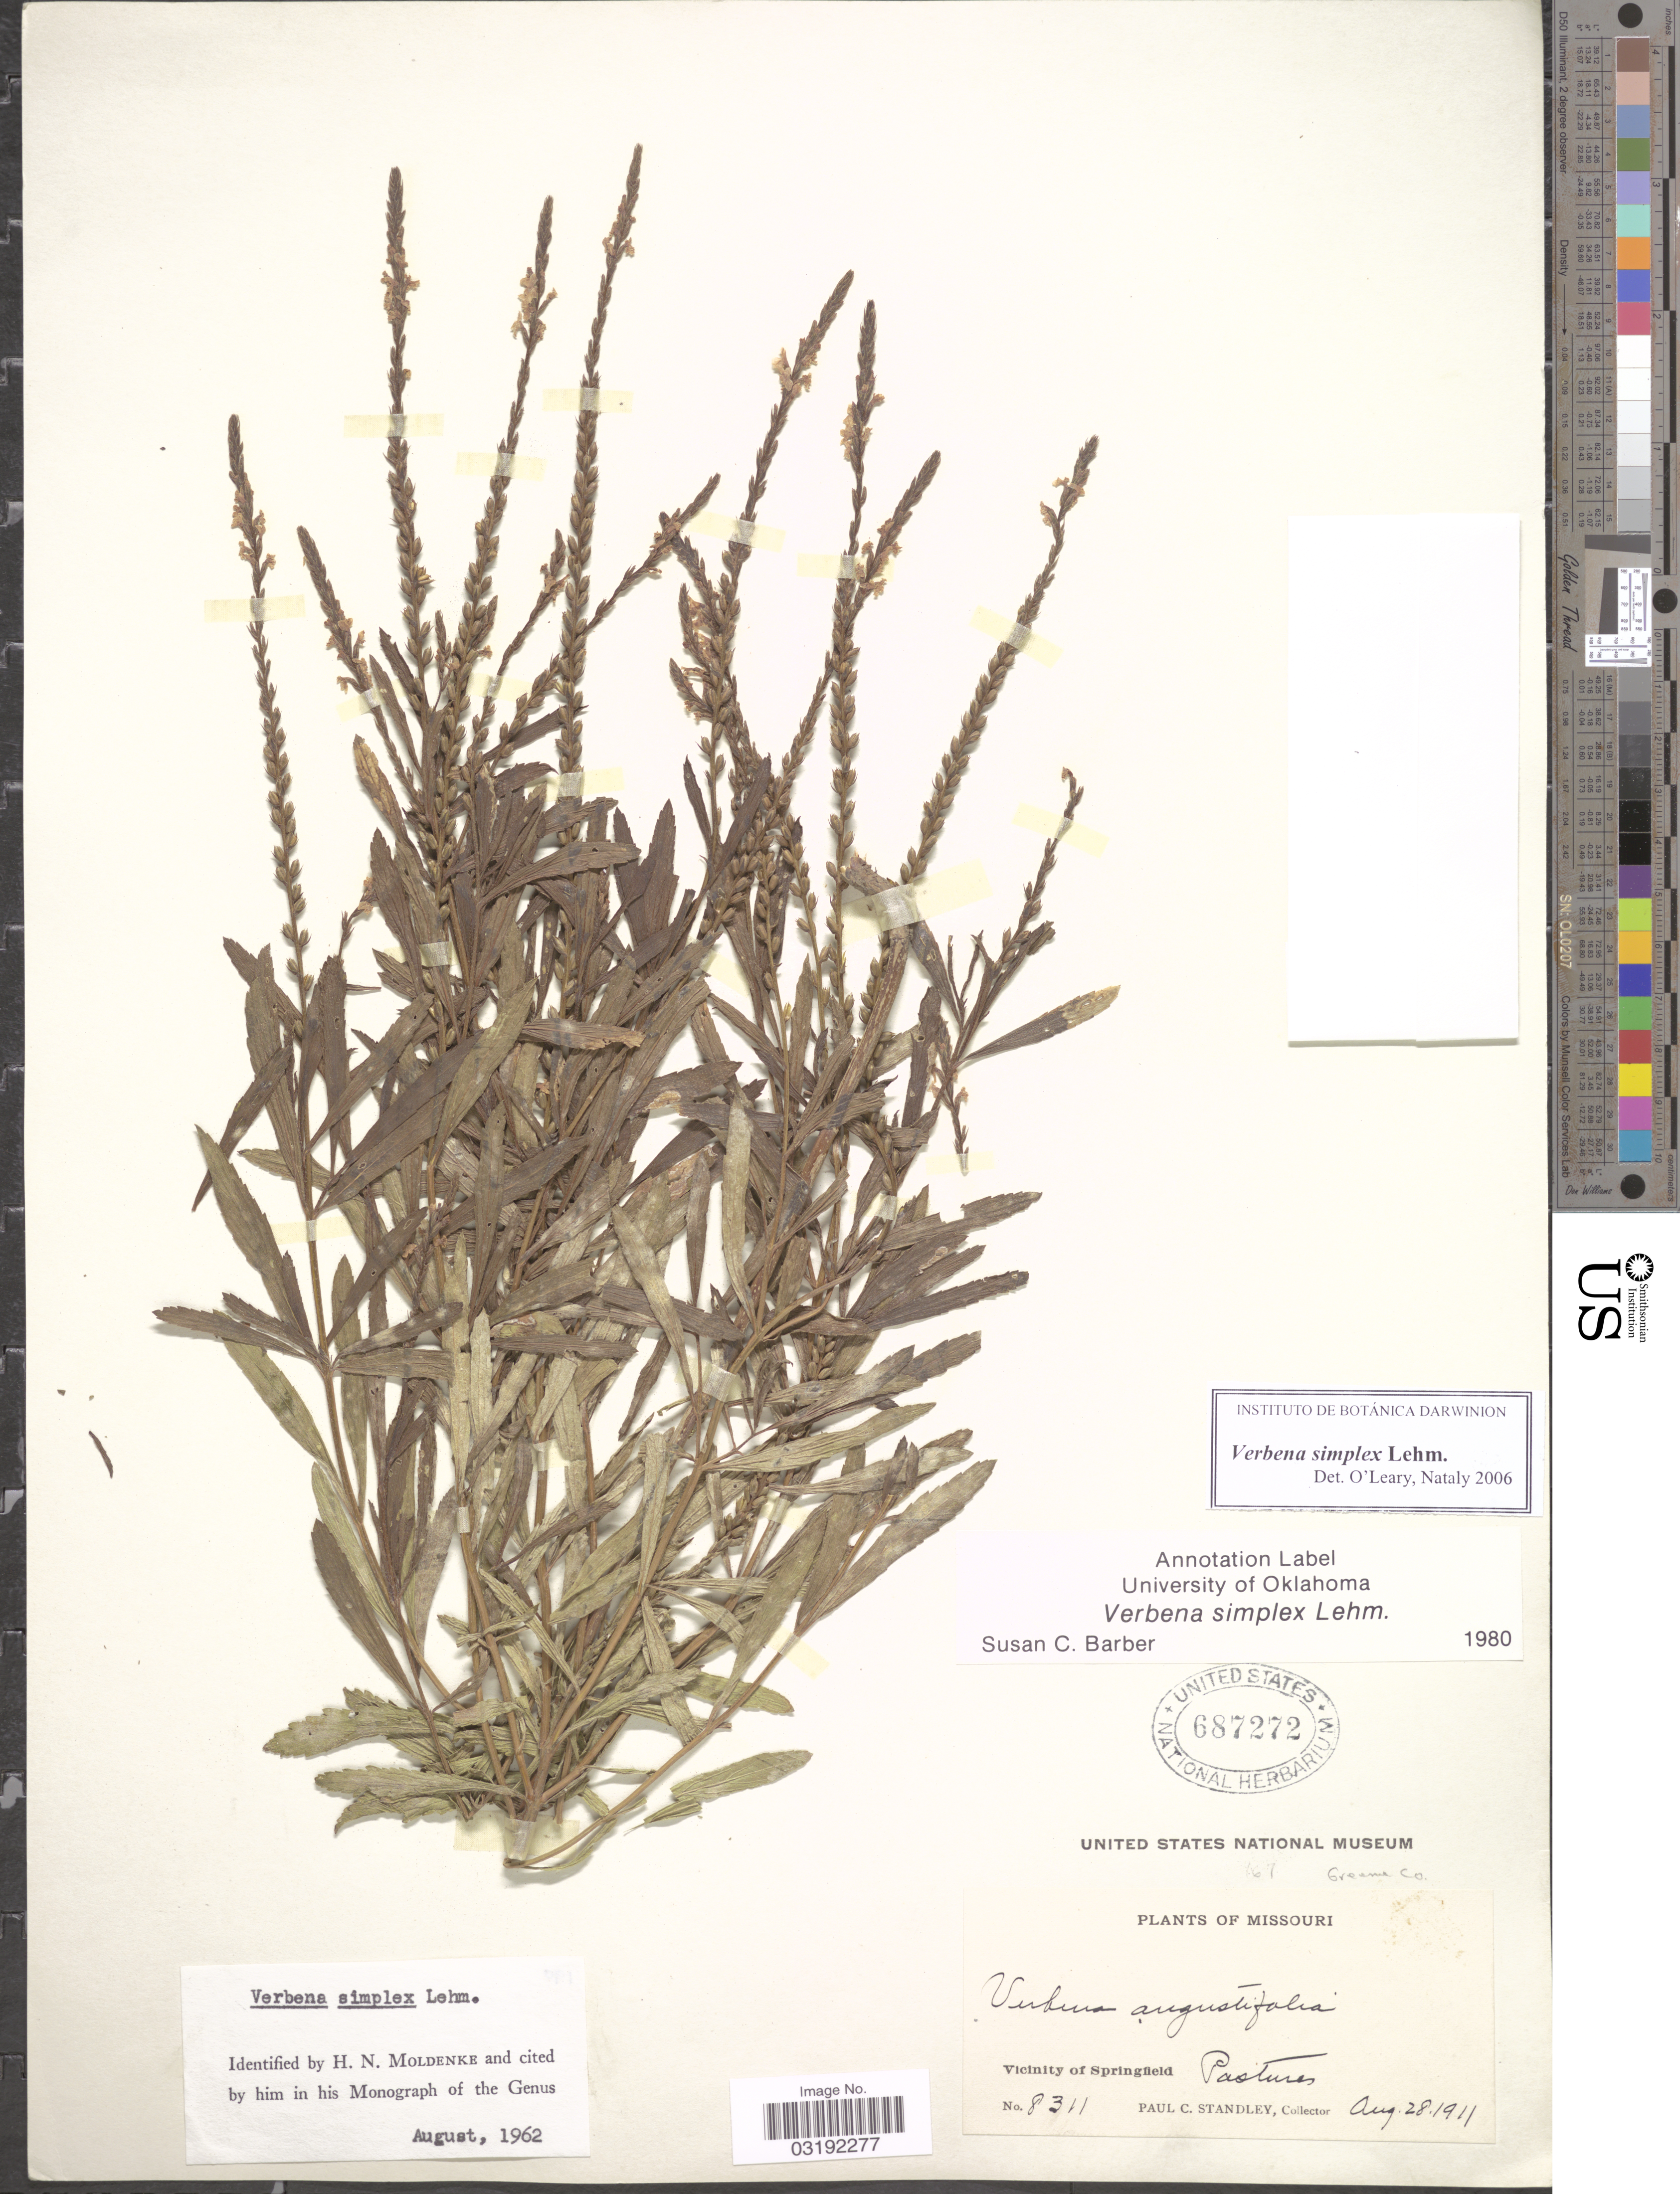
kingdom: Plantae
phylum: Tracheophyta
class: Magnoliopsida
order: Lamiales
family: Verbenaceae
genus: Verbena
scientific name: Verbena simplex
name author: F. Lehm.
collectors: P. C. Standley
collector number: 8311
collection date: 1911-08-28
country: United States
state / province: Missouri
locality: Vicinity of Springfield, Pastures, Greene Co.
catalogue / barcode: US 687272